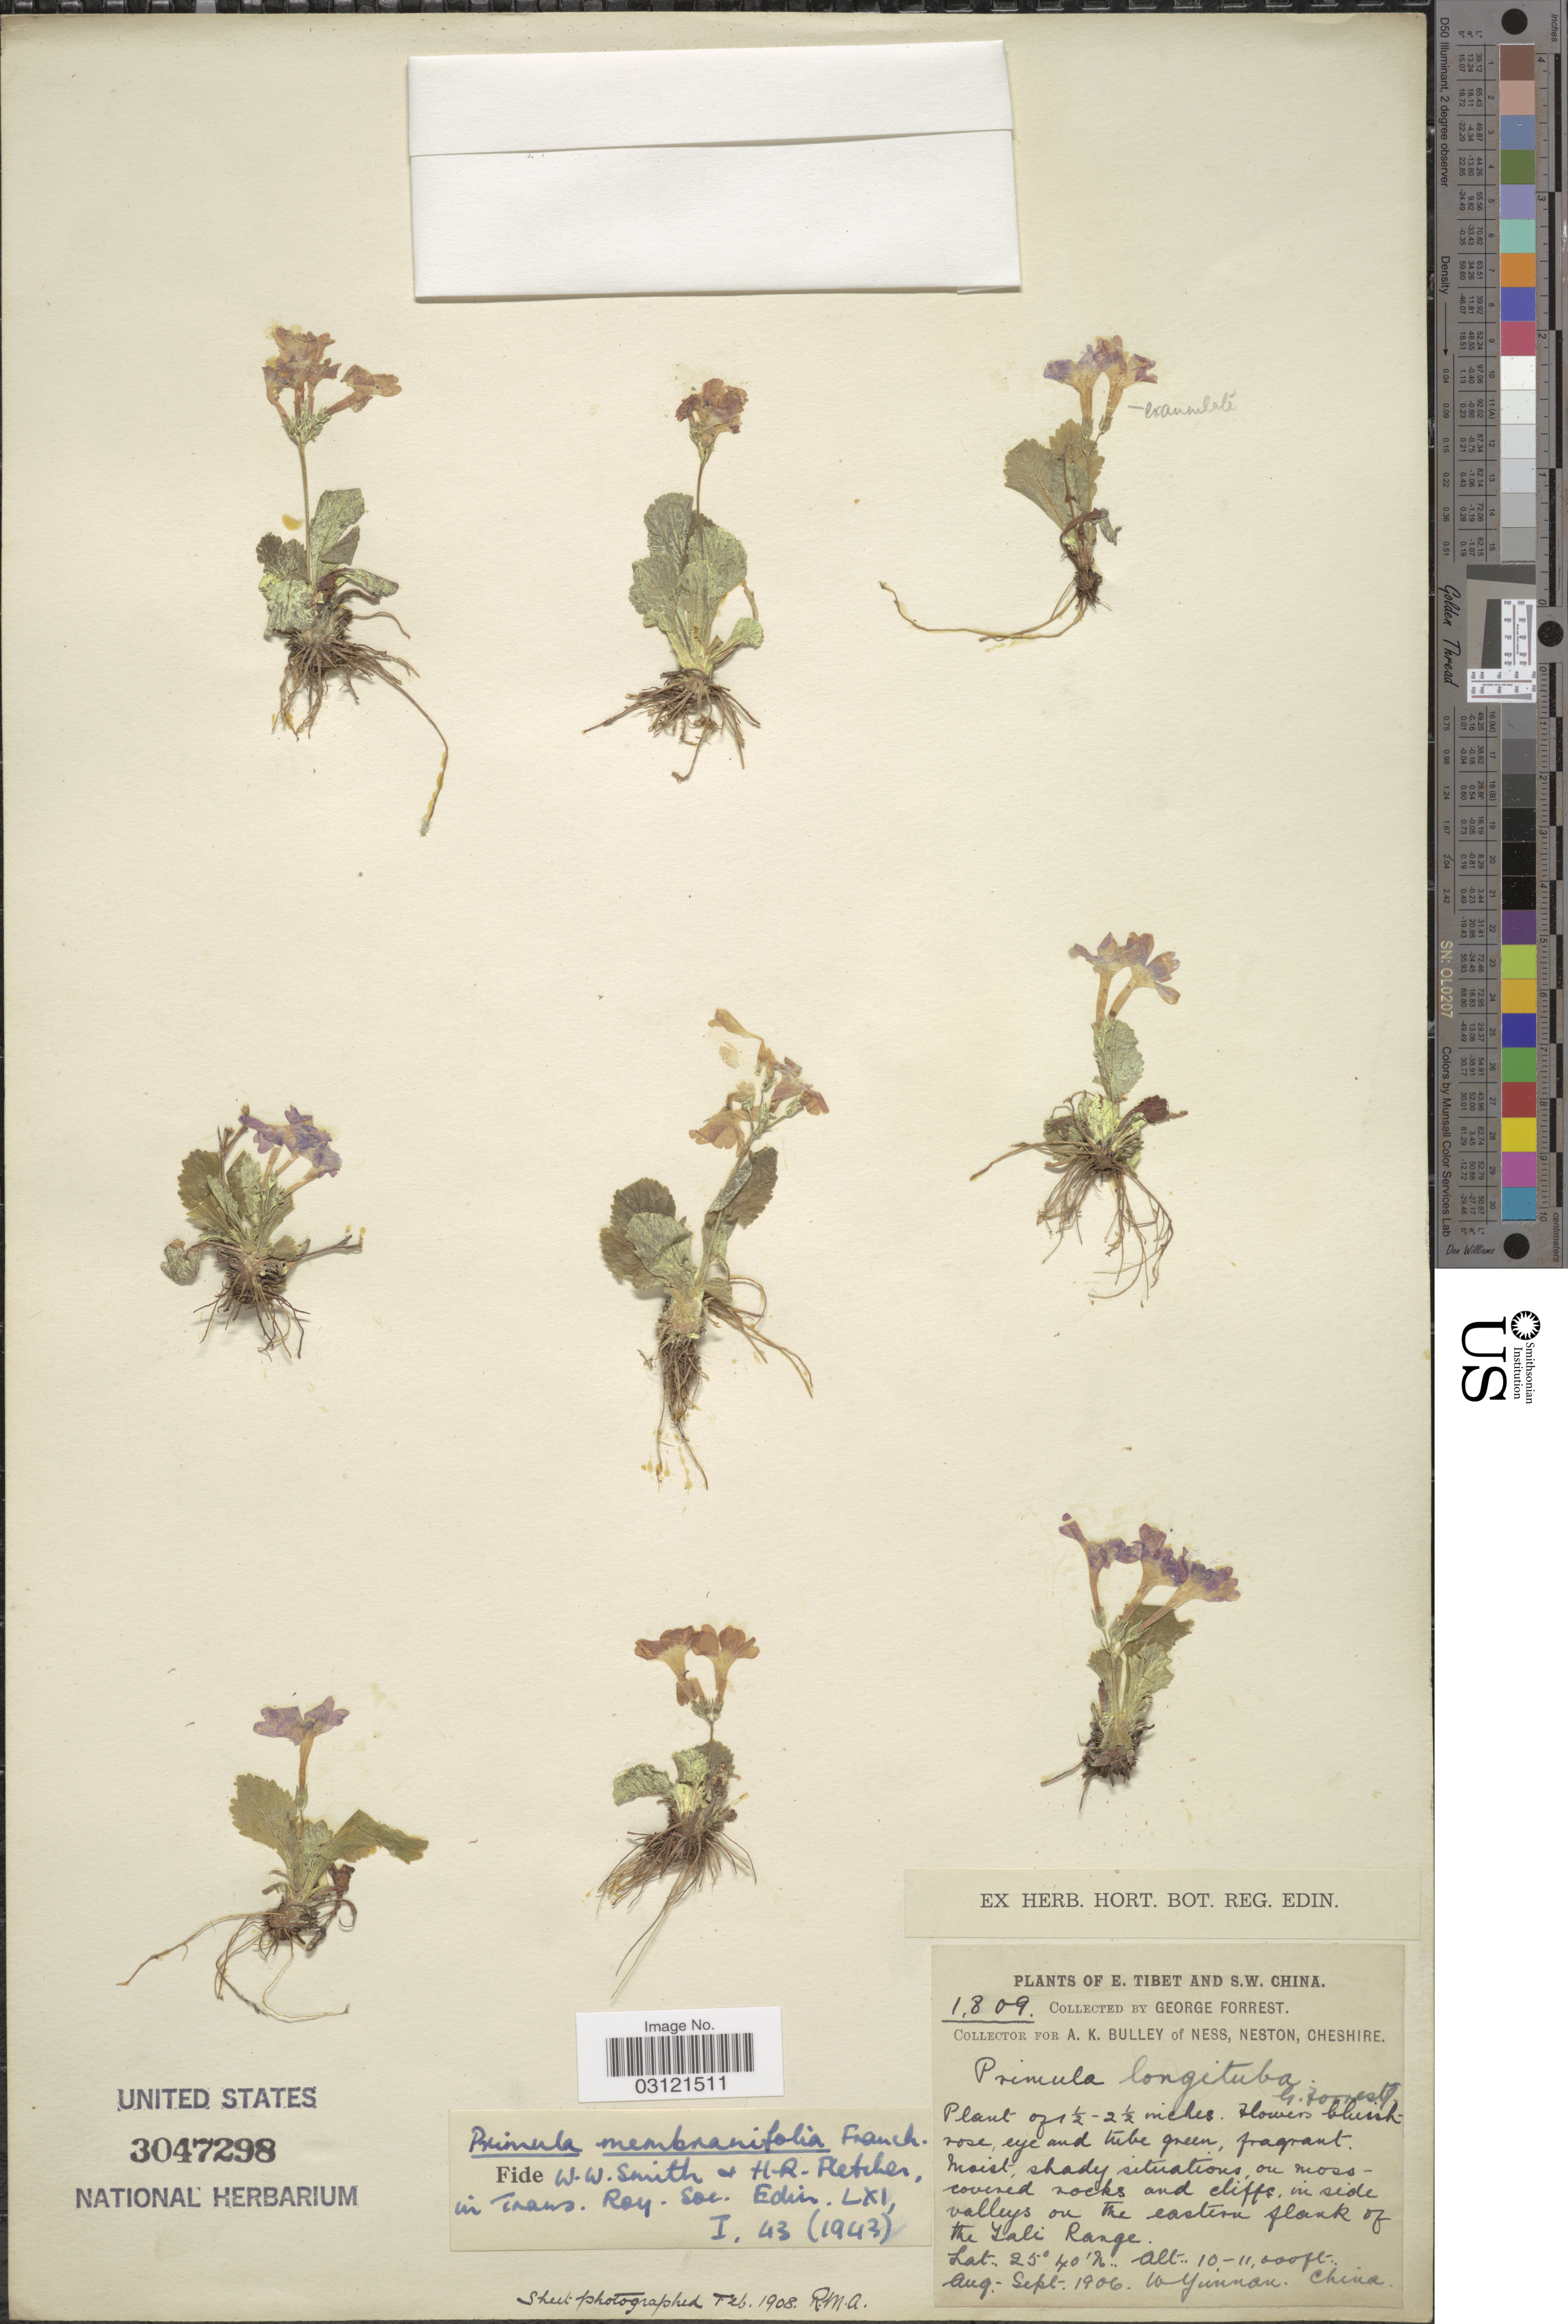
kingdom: Plantae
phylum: Tracheophyta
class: Magnoliopsida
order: Ericales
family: Primulaceae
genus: Primula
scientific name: Primula membranifolia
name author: Franch.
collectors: G. Forrest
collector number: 1809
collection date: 1906-08/1906-09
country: China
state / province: Yunnan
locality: E. Tibet and S.W. China. In side valleys on the eastern flank of The Tali Range. W. Yunnan.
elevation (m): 3048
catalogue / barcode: US 3047298